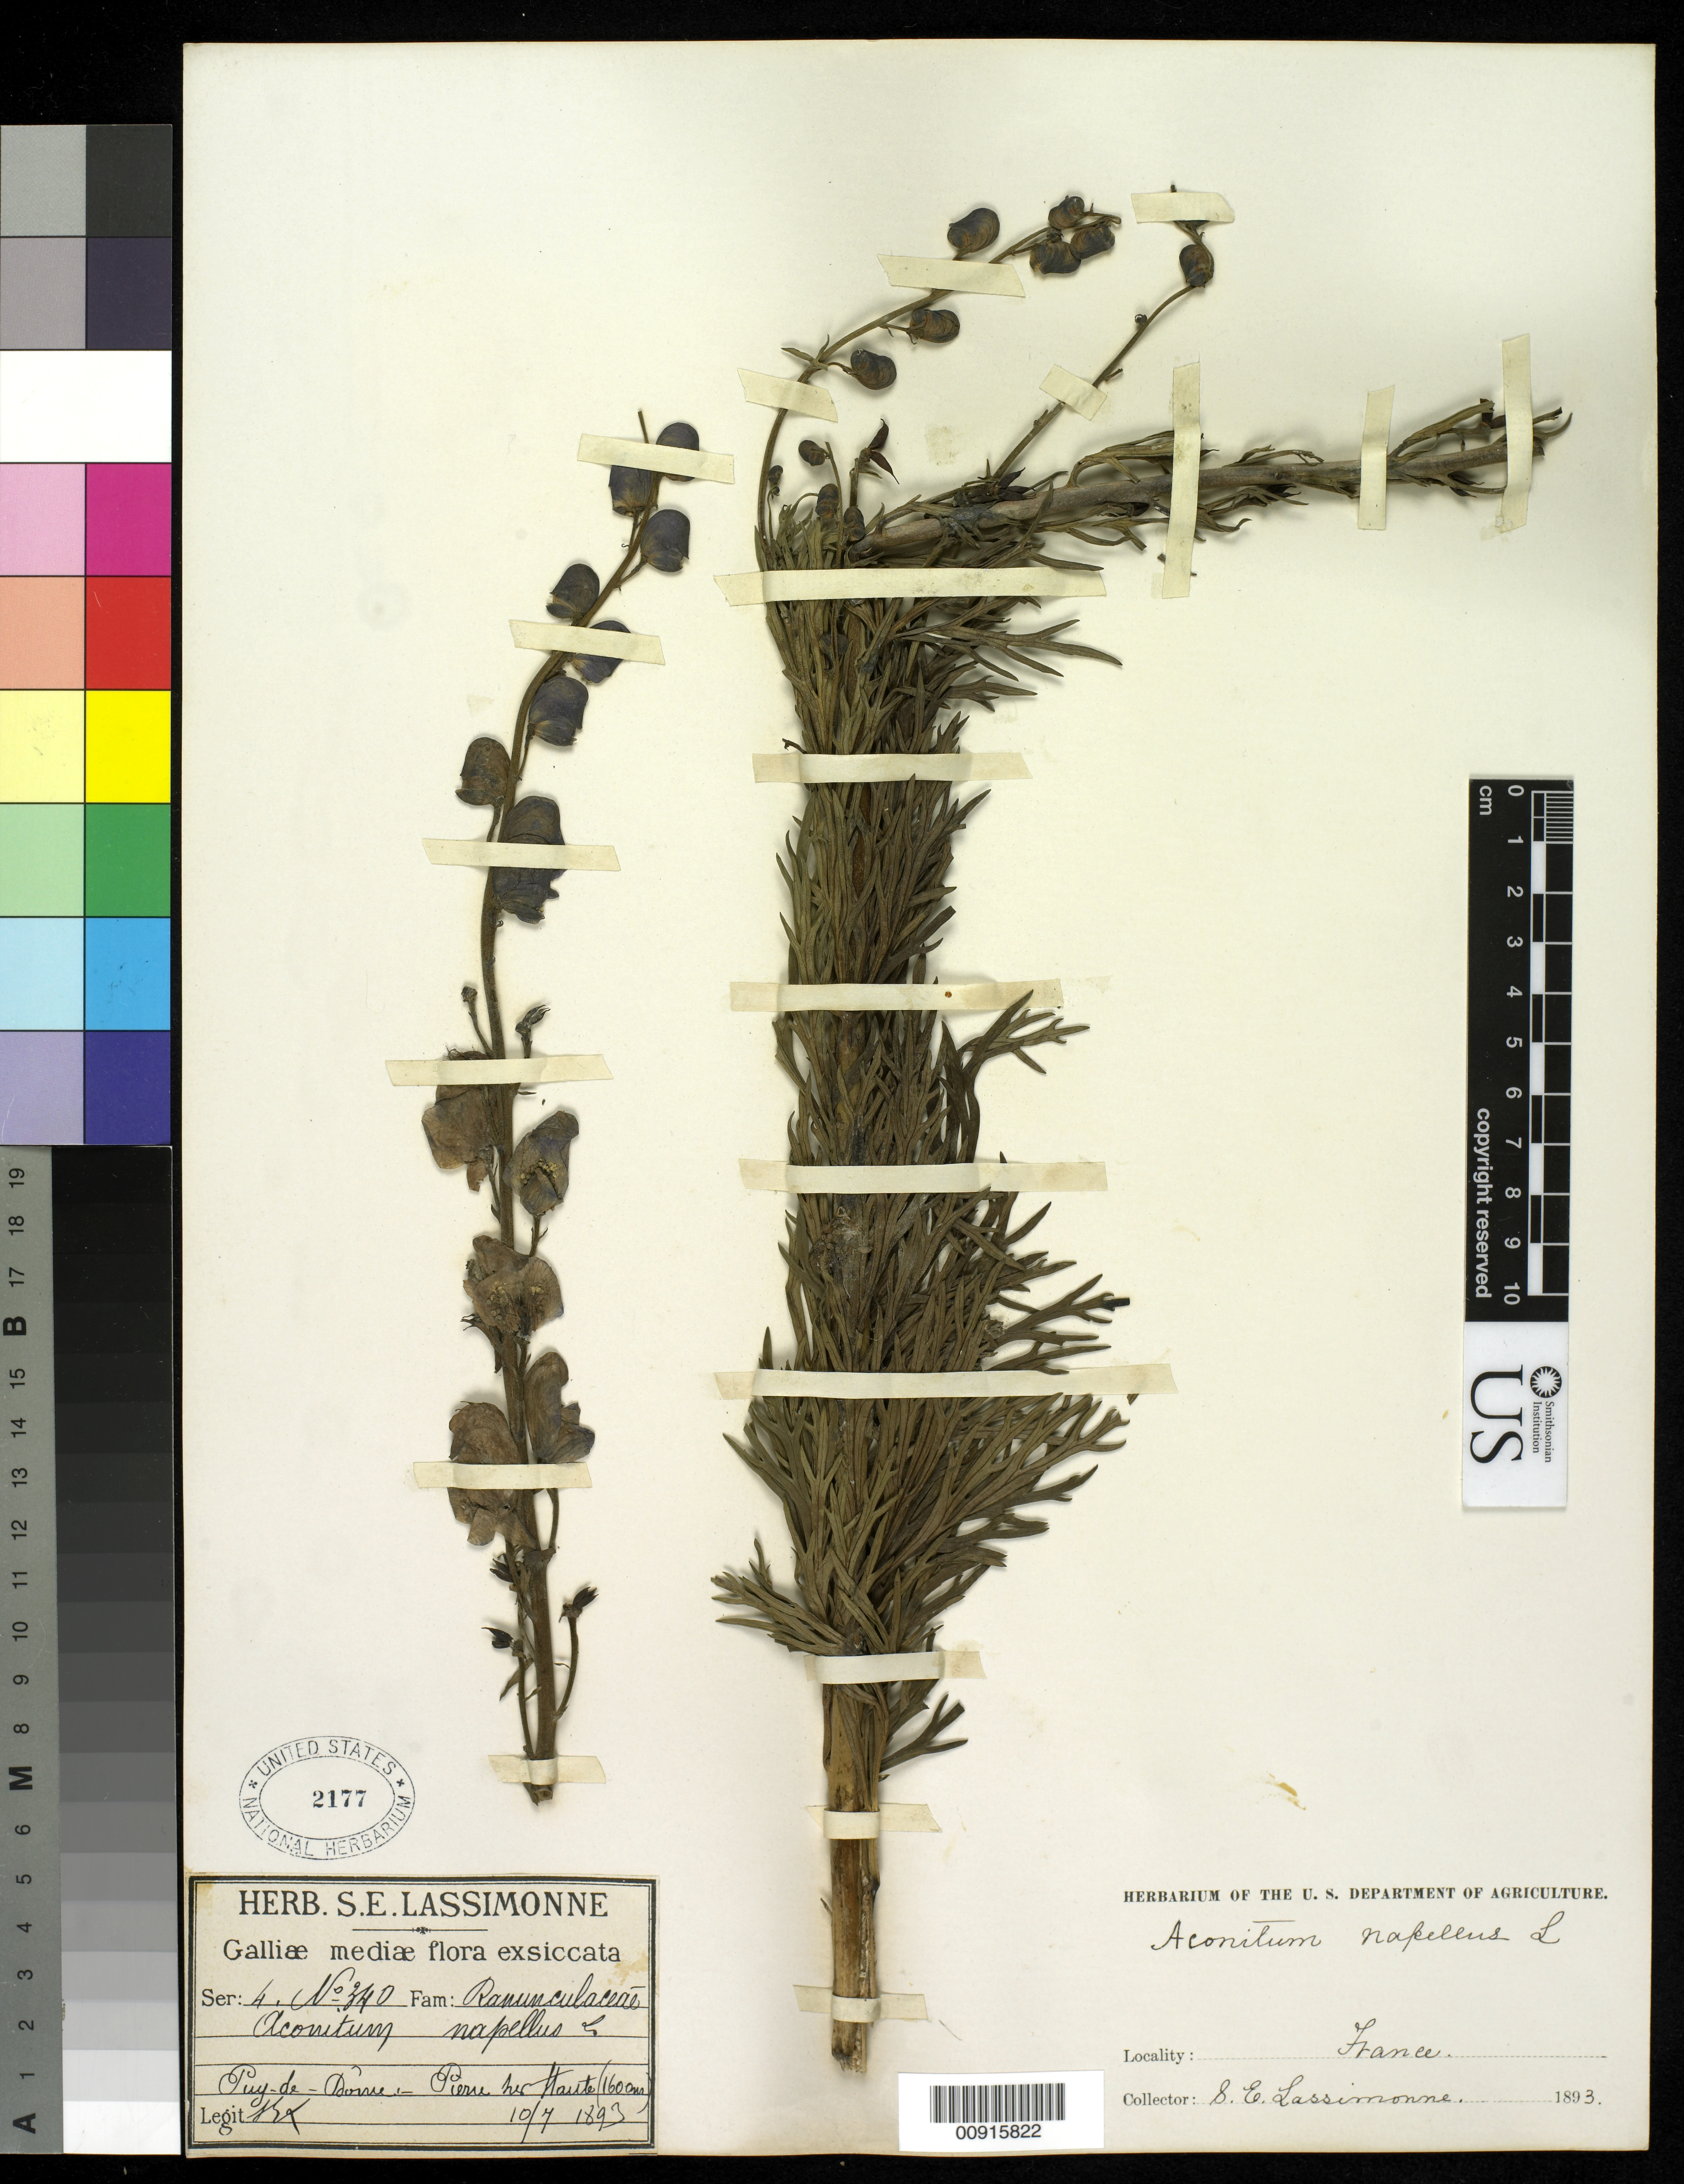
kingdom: Plantae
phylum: Tracheophyta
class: Magnoliopsida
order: Ranunculales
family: Ranunculaceae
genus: Aconitum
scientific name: Aconitum napellus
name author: L.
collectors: S. Lassimonne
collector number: Ser. 4 # 340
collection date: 1893-07-10 or 1893-10-07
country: France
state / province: Auvergne-Rhône-Alpes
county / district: Puy-de-Dõme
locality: Puy-de-Dome, Pierie her haute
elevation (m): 1600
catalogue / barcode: US 2177